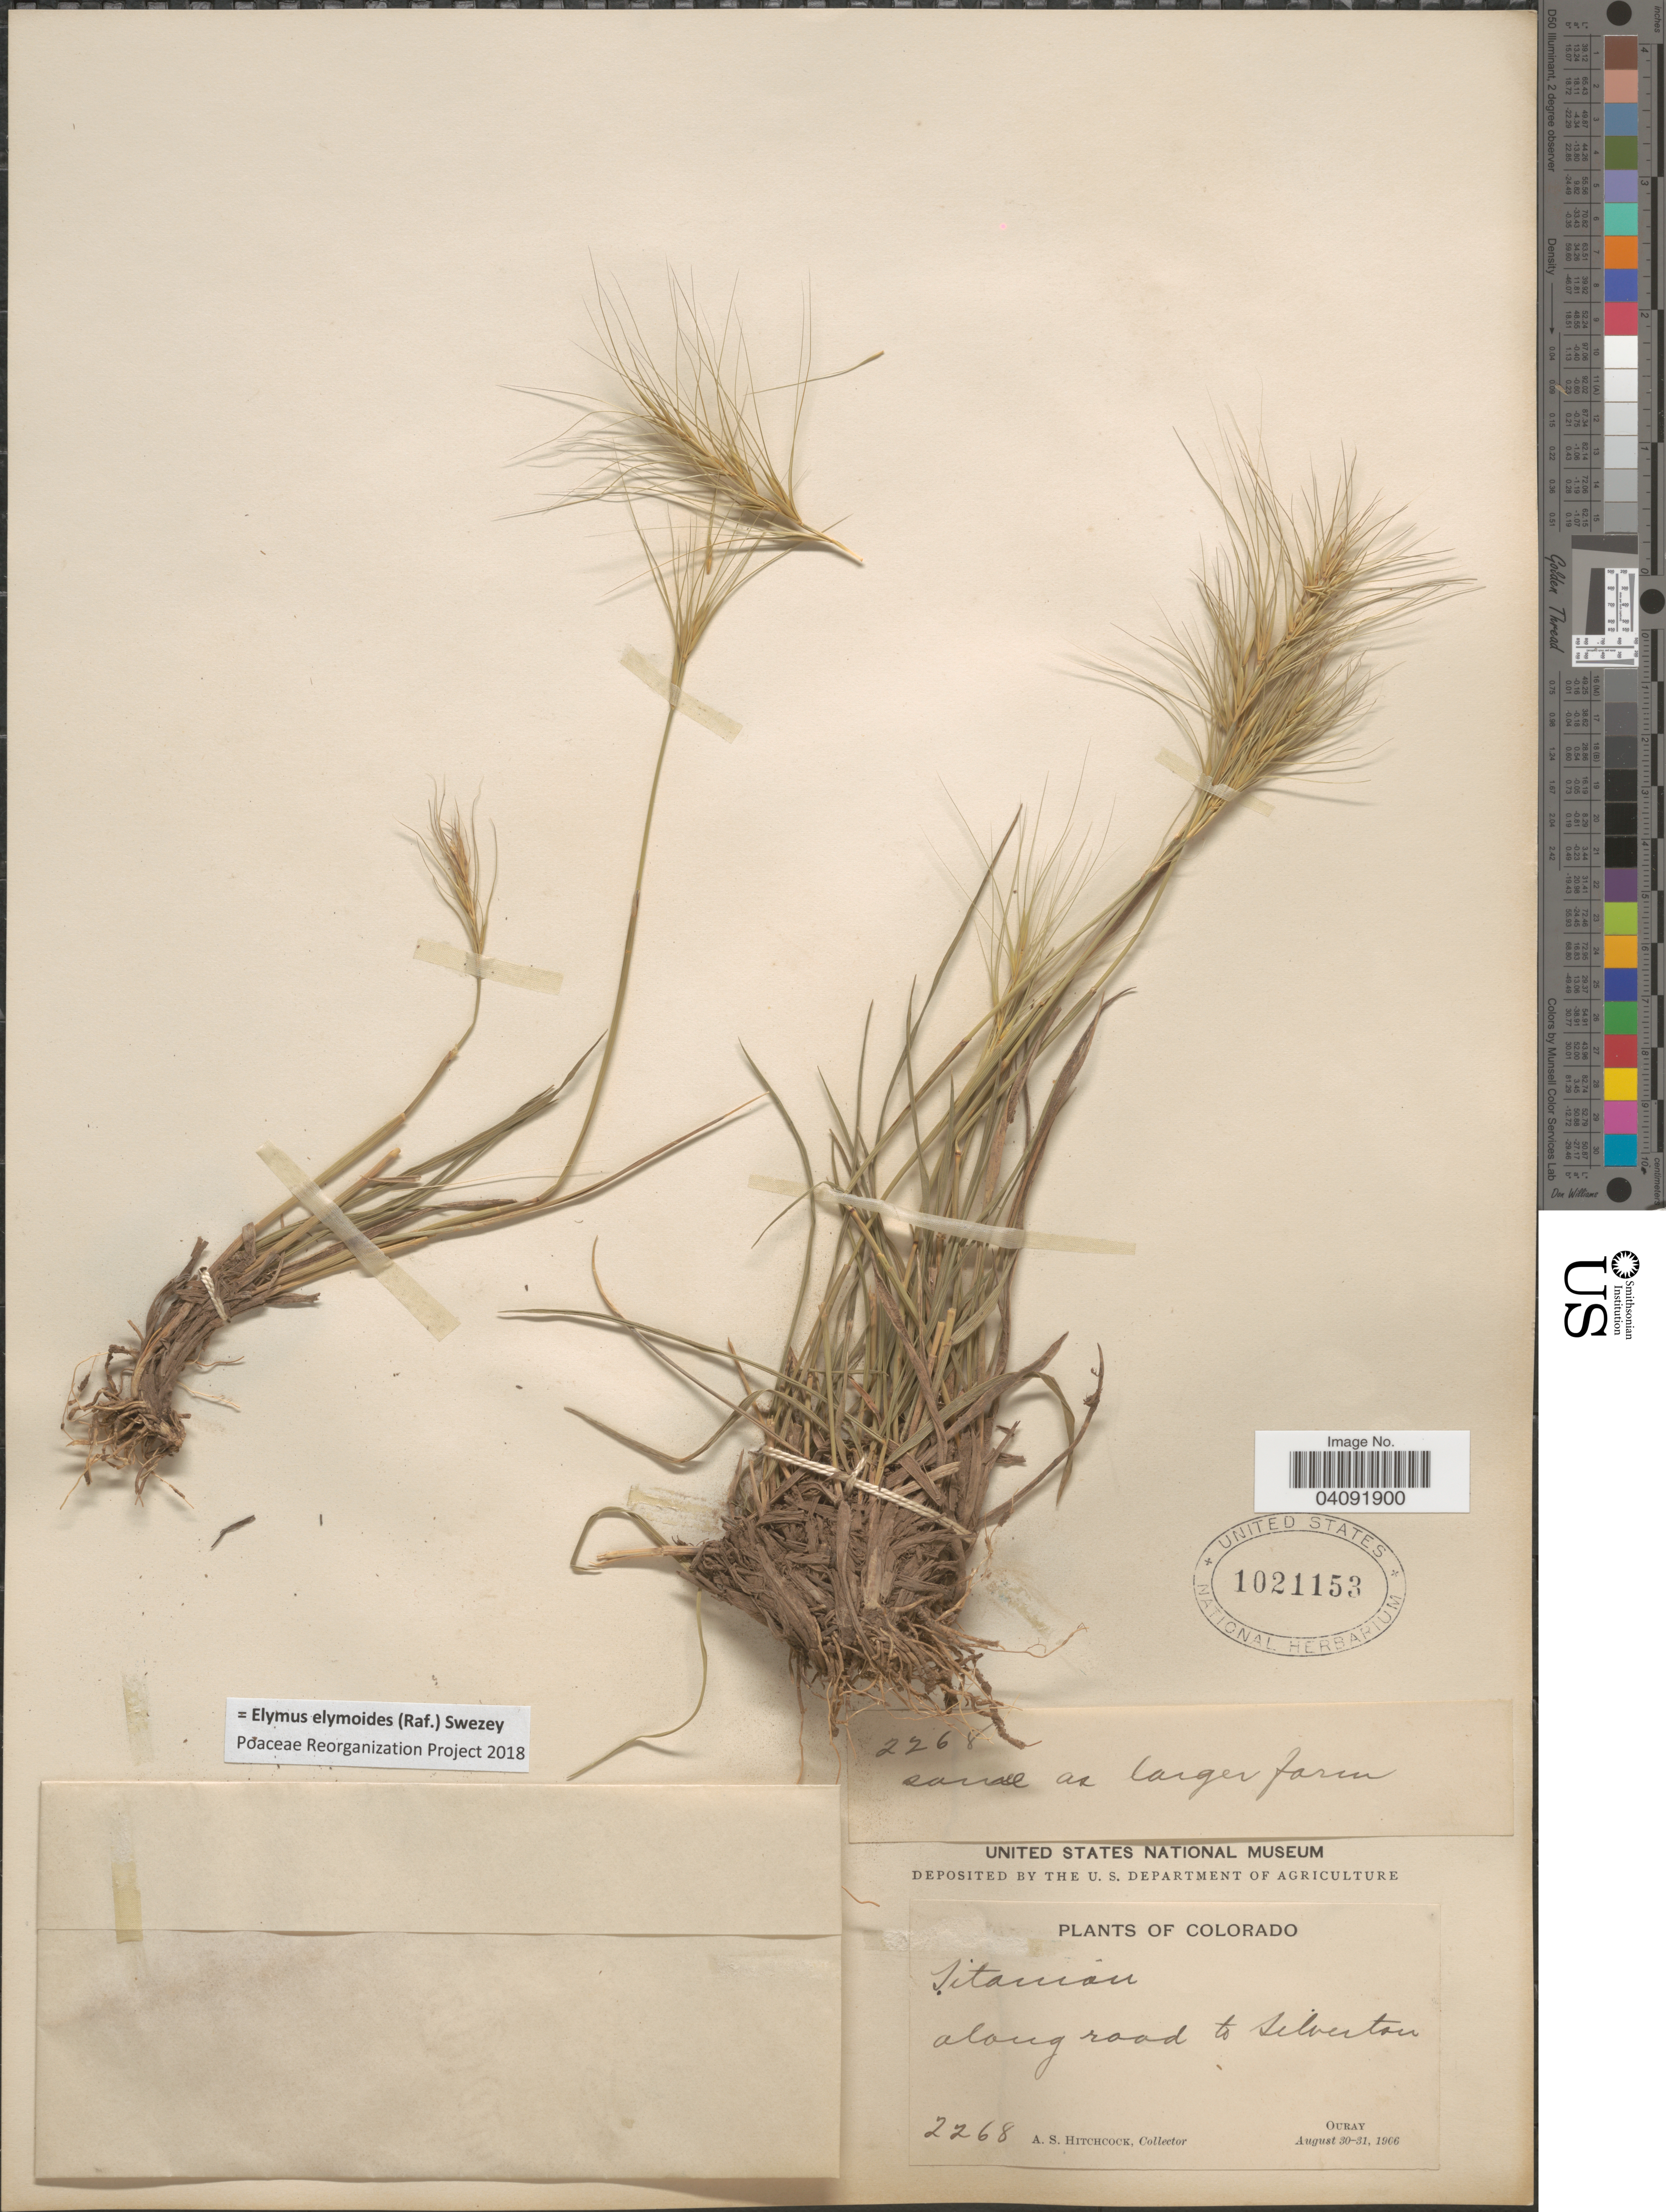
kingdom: Plantae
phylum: Tracheophyta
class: Liliopsida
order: Poales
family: Poaceae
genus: Elymus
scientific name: Elymus elymoides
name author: (Raf.) Swezey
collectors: A. S. Hitchcock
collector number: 2268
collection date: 1906-08-30/1906-08-31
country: United States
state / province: Colorado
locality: Along road to Silverton. Ouray.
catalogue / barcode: US 1021153